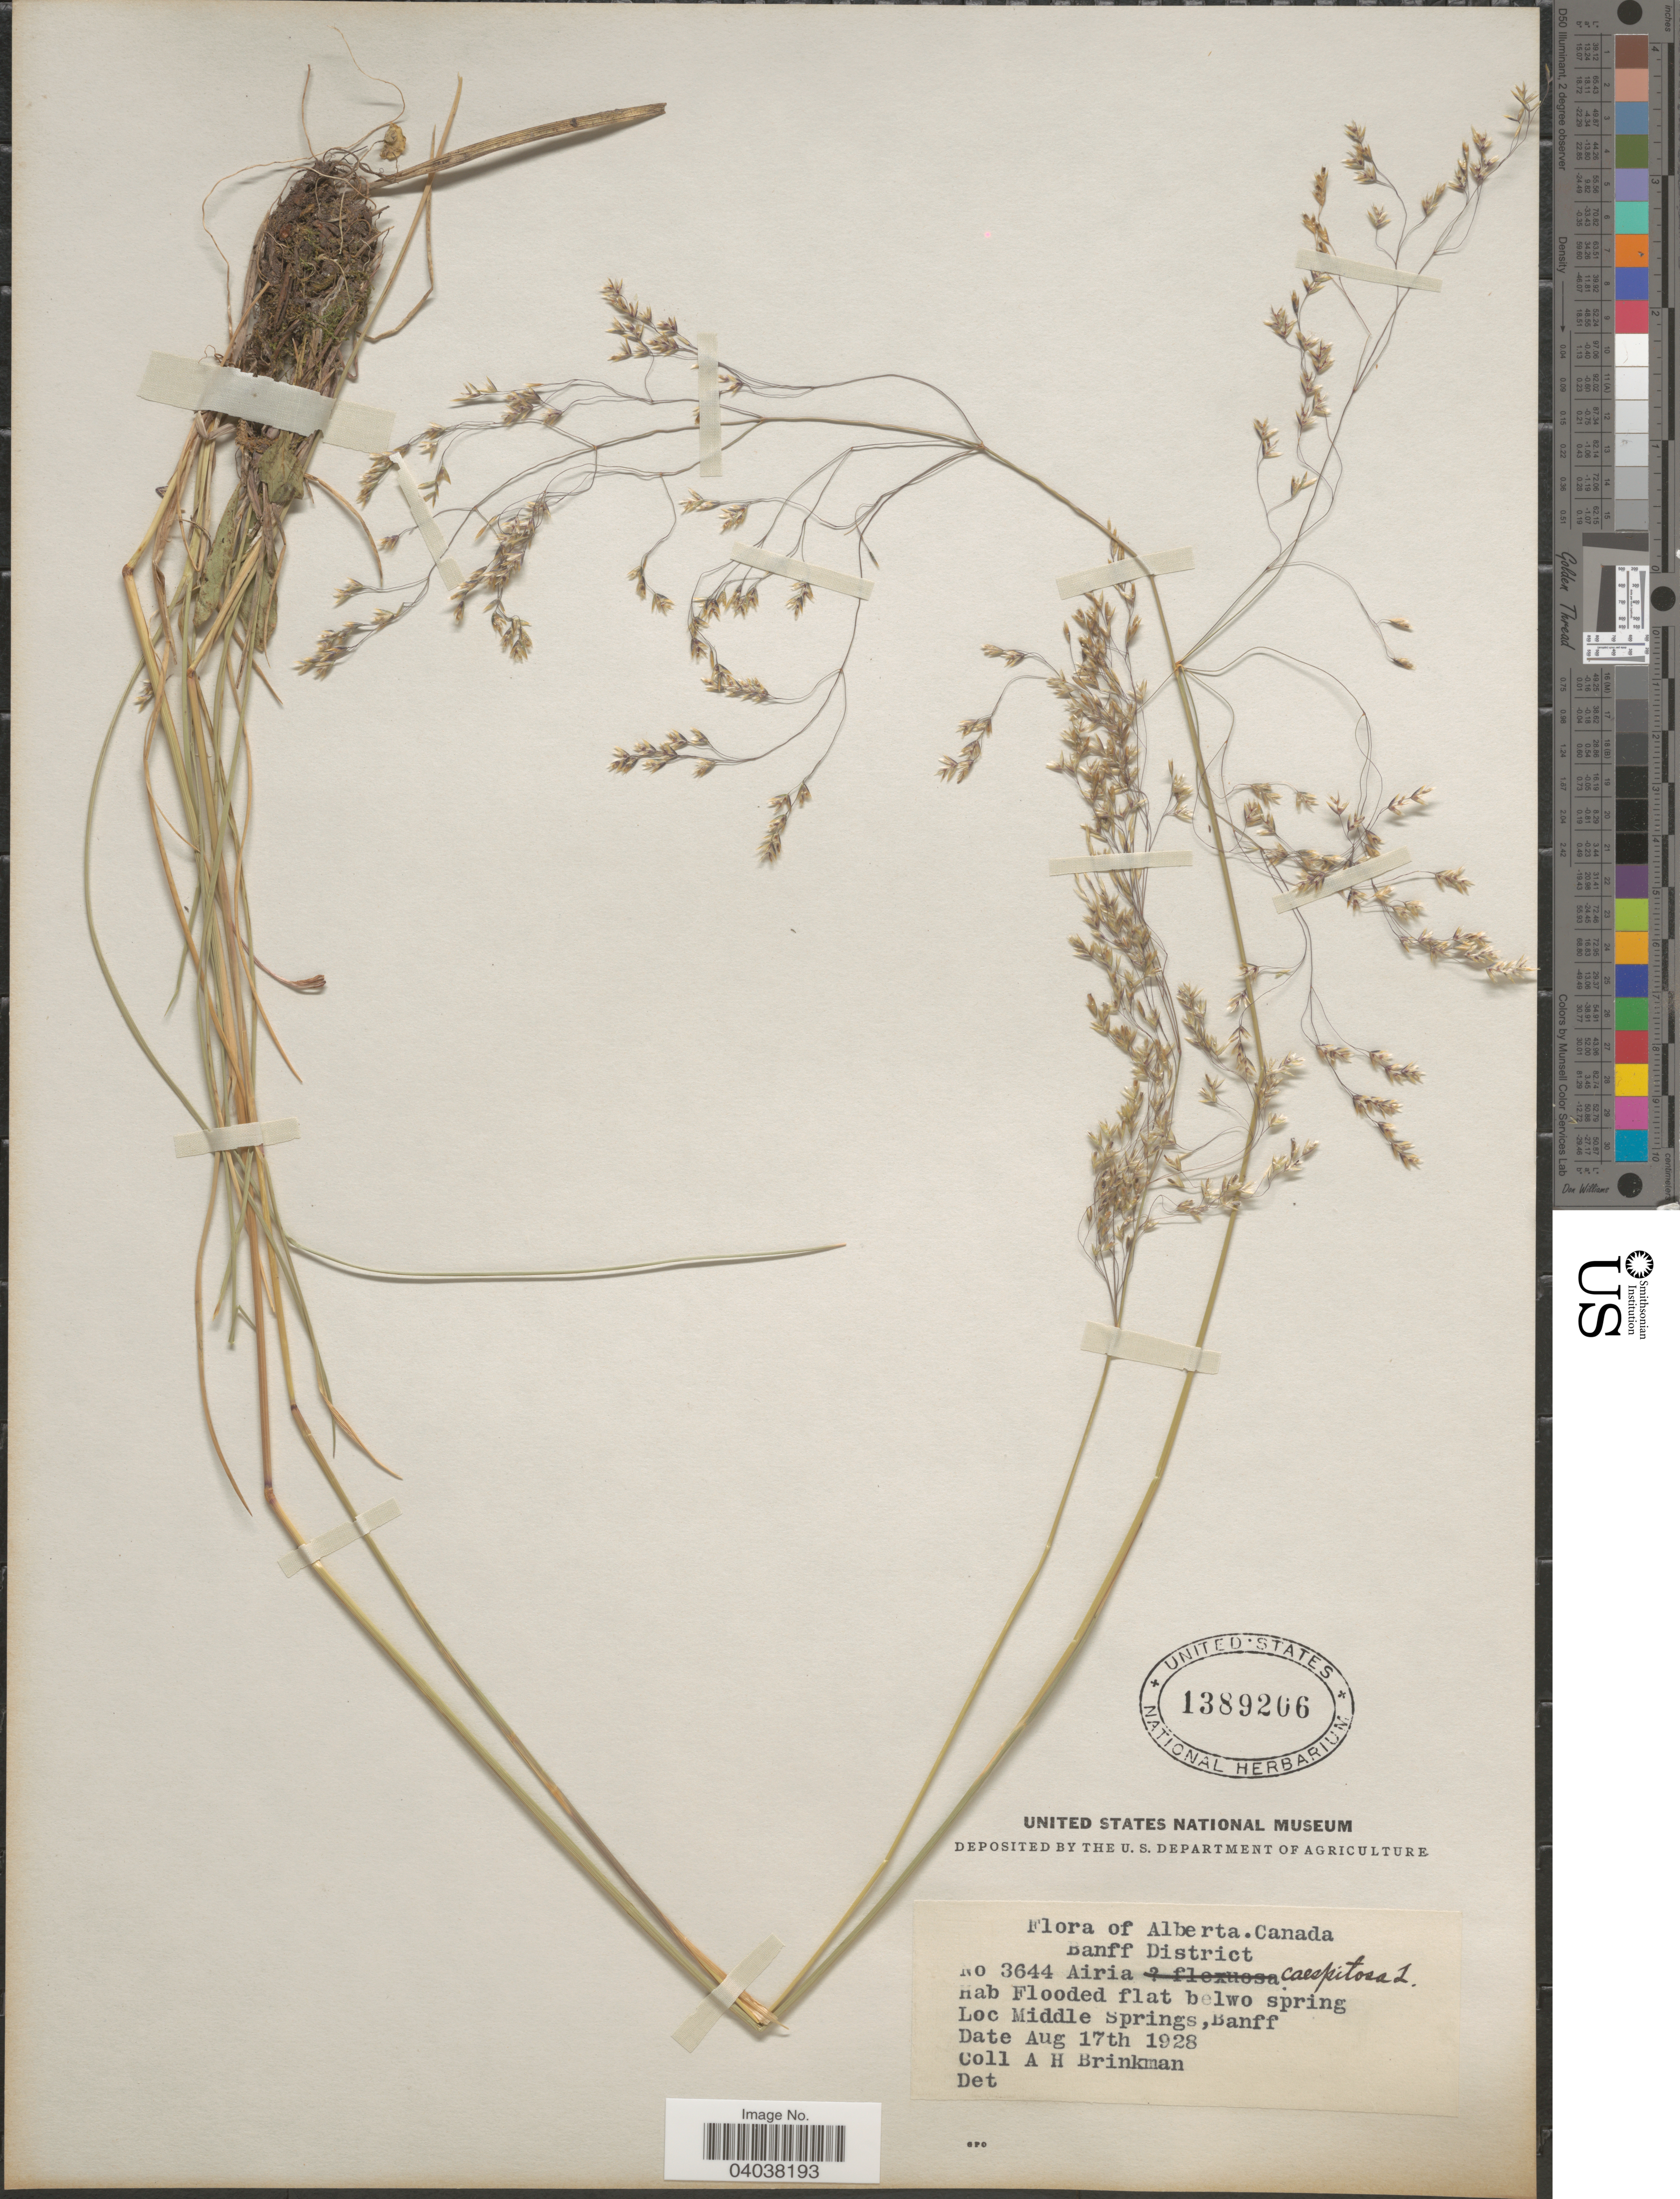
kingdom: Plantae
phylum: Tracheophyta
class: Liliopsida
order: Poales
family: Poaceae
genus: Deschampsia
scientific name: Deschampsia cespitosa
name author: (L.) P. Beauv.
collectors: A. Brinkman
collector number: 3644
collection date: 1928-08-17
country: Canada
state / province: Alberta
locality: Banff District. Middle Springs, Banff.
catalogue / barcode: US 1389206